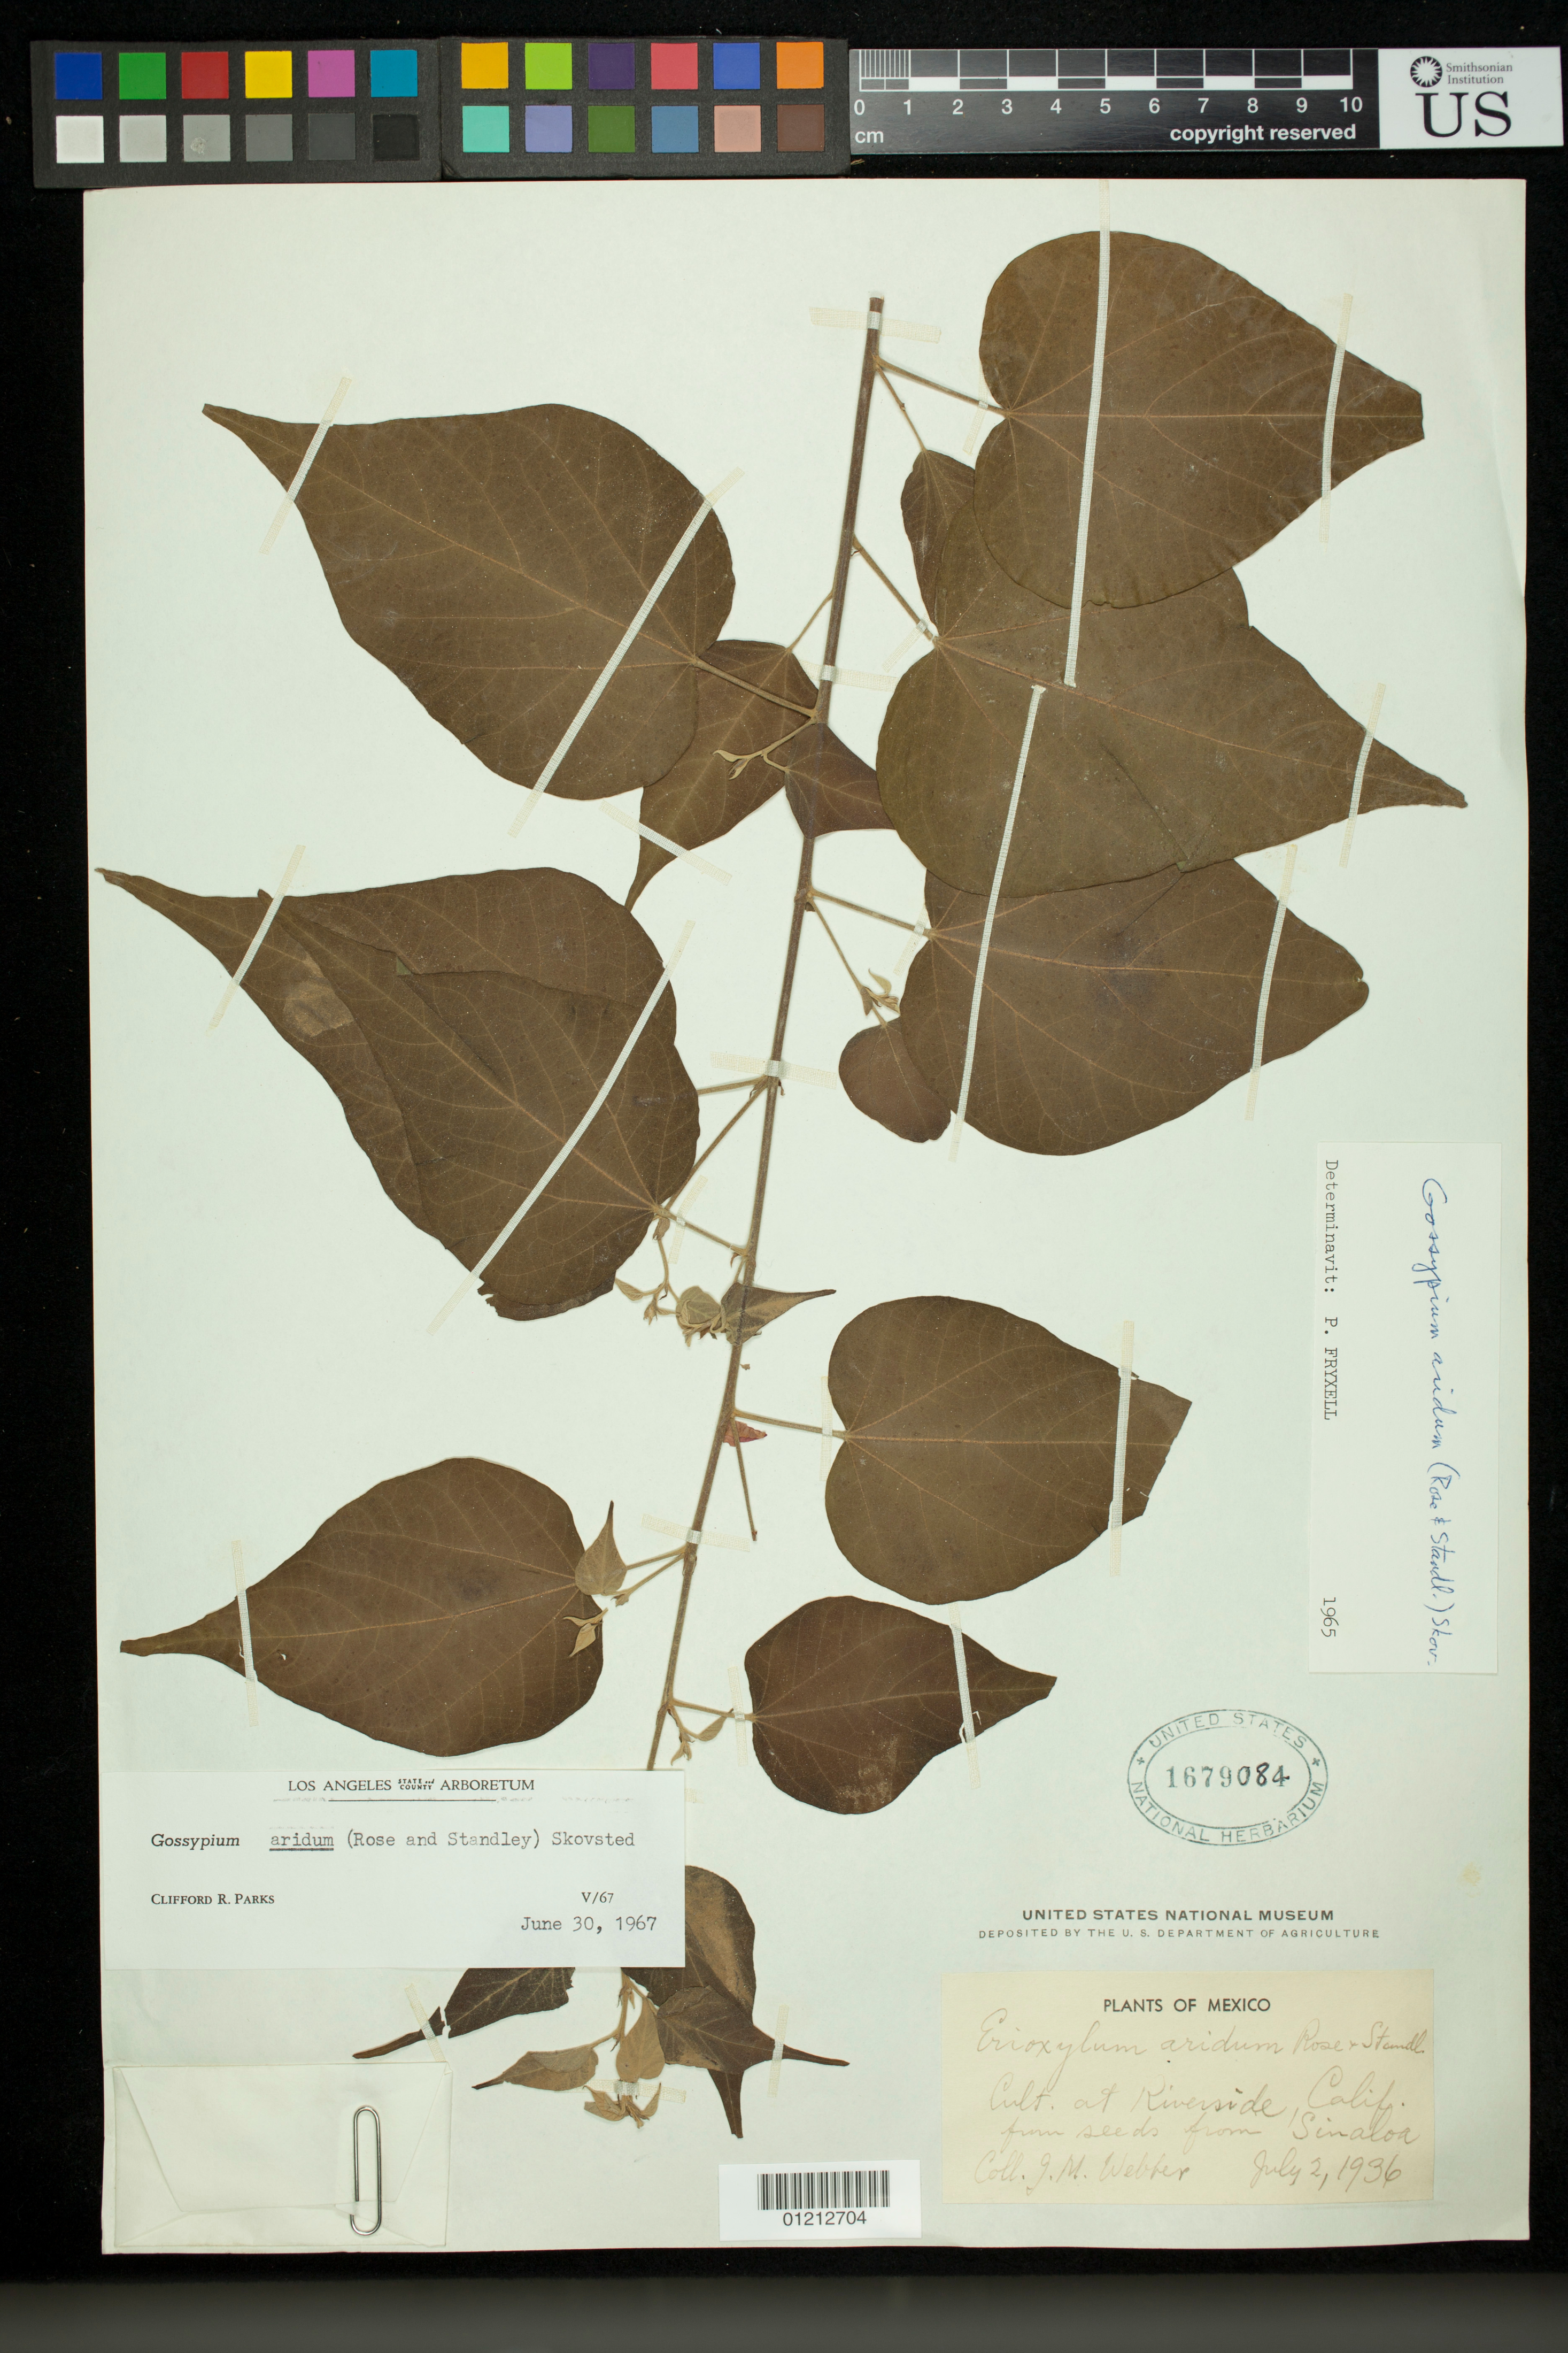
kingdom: Plantae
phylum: Tracheophyta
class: Magnoliopsida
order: Malvales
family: Malvaceae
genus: Gossypium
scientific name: Gossypium aridum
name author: (Rose & Standl.) Skovsted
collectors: J. M. Webber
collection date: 1936-07-02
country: United States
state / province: California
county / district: Riverside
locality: Cult. at Riverside, California from seeds from Sinaloa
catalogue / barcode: US 1679084